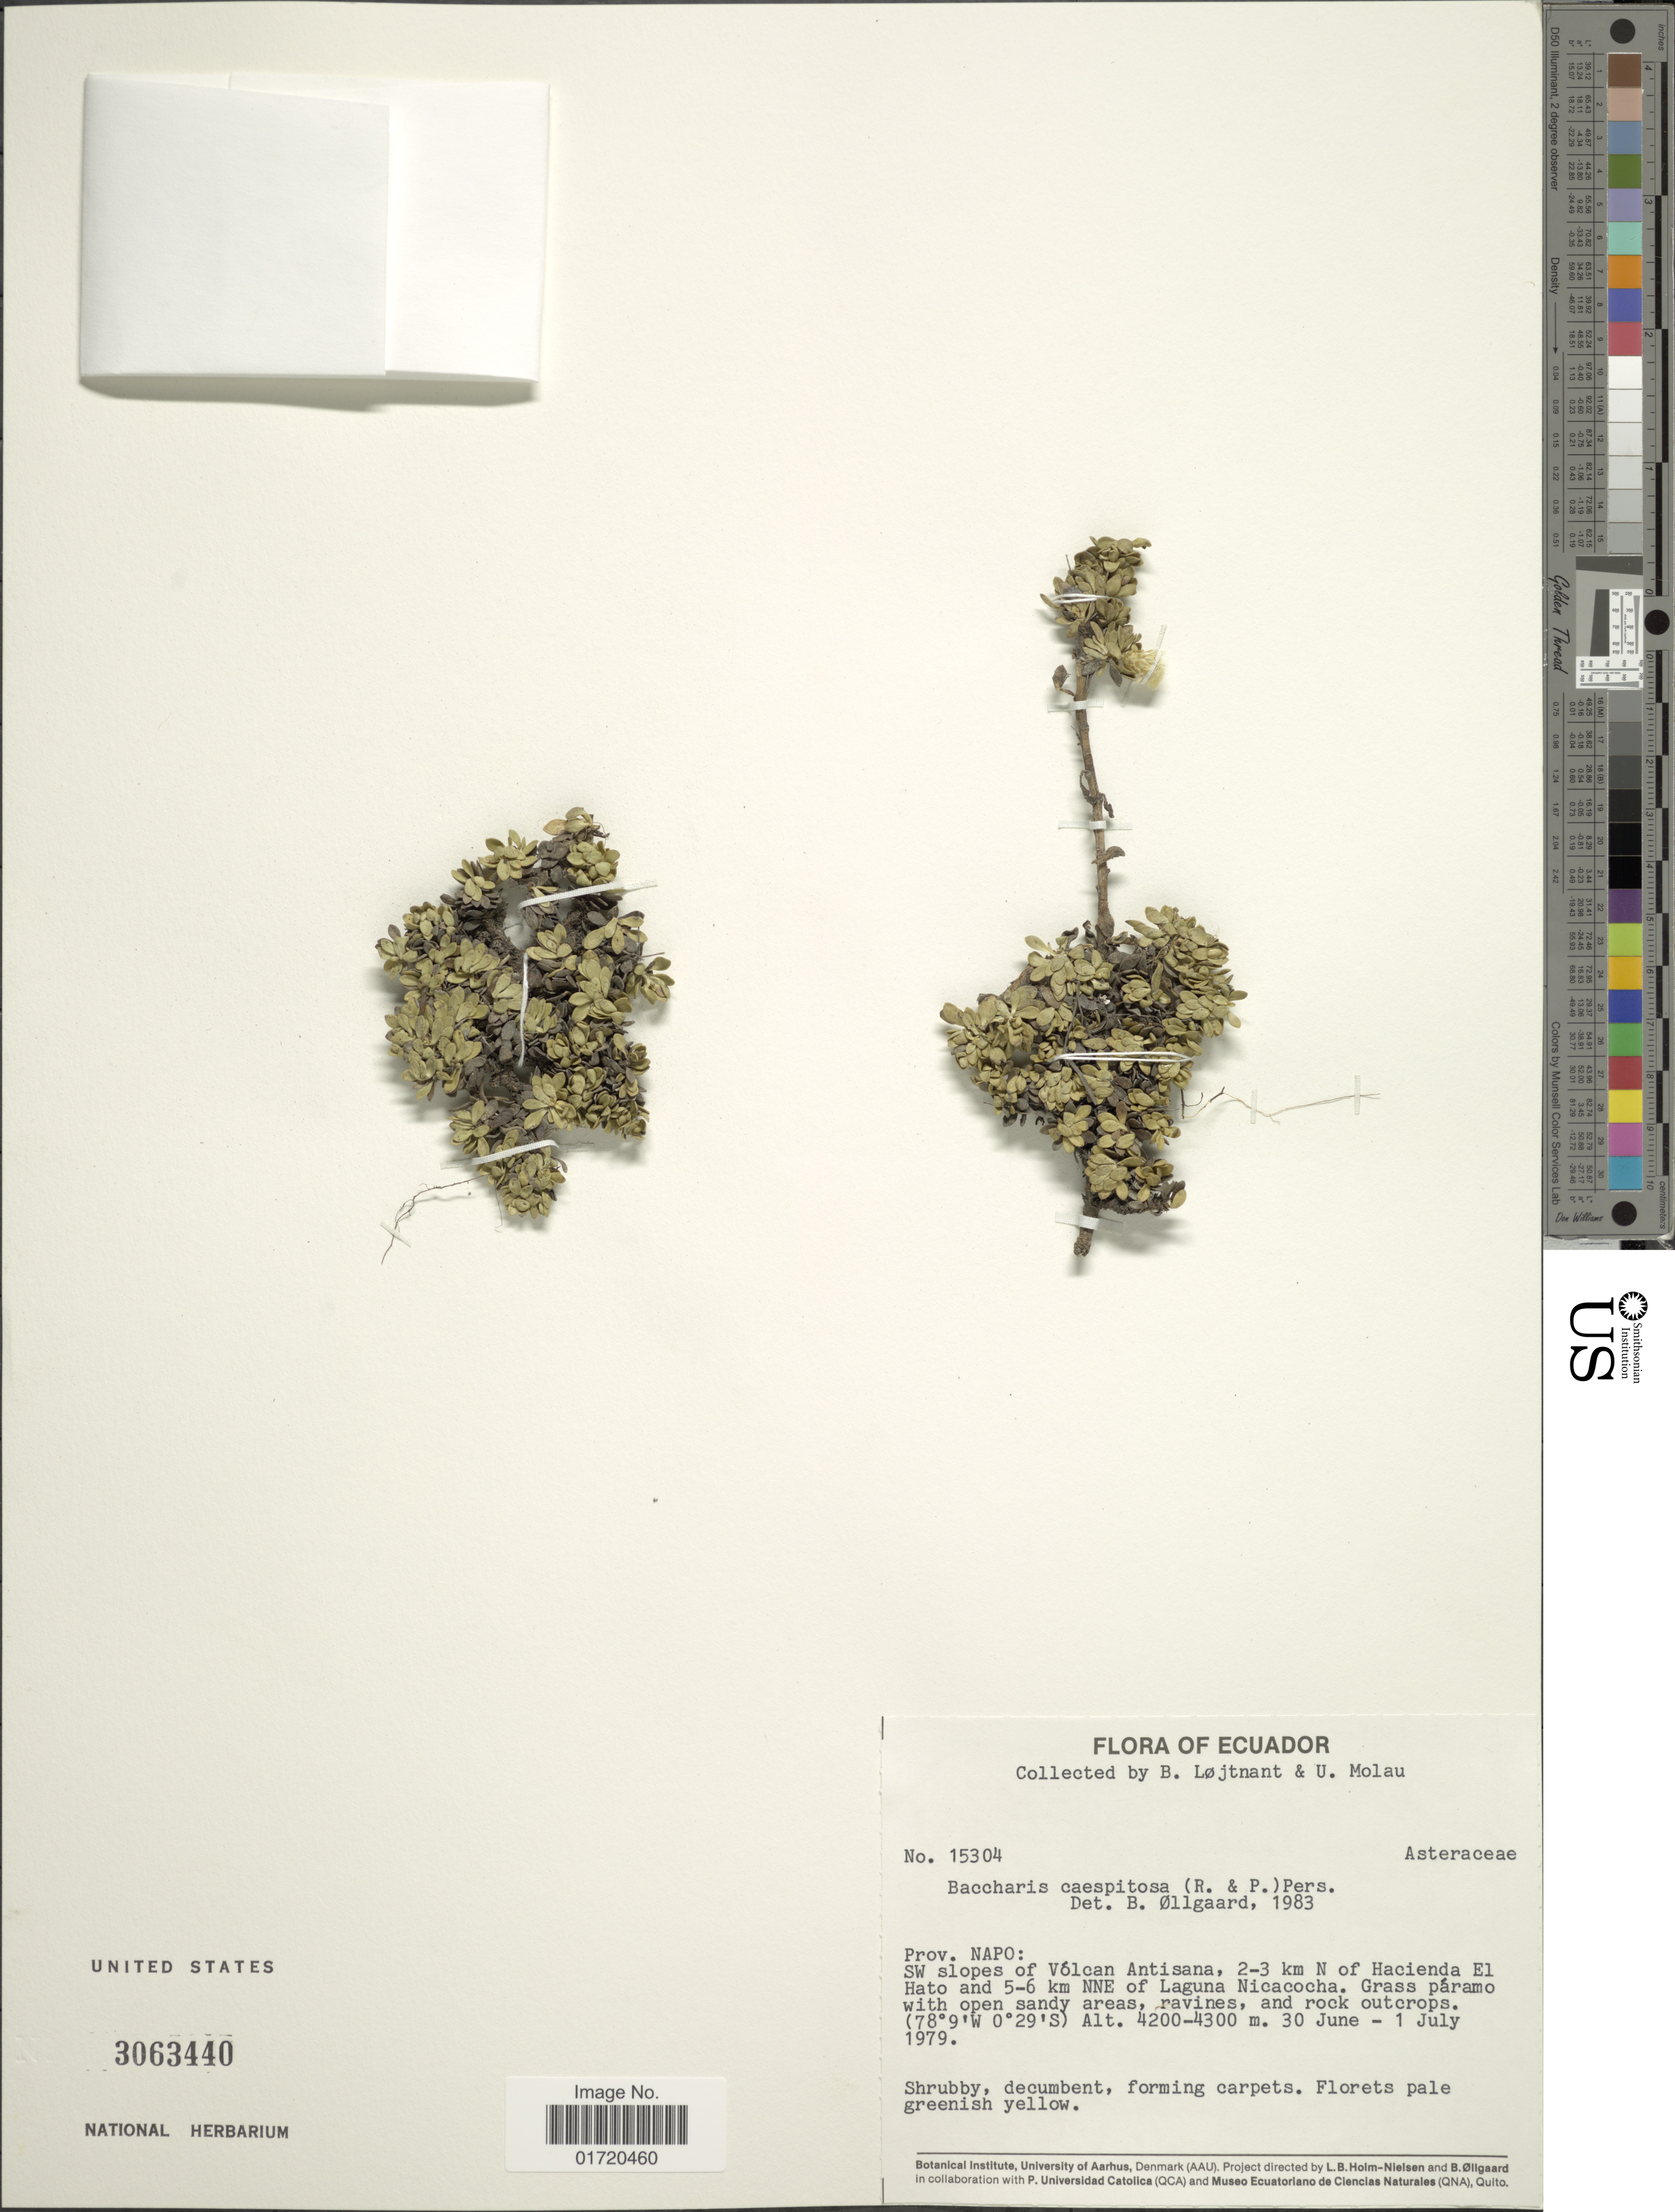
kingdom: Plantae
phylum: Tracheophyta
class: Magnoliopsida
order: Asterales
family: Asteraceae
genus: Baccharis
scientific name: Baccharis caespitosa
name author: (Ruiz & Pav.) Pers.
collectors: B. Löjtnant & U. Molau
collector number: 15304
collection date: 1979-06-30/1979-07-01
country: Ecuador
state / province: Napo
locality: SW slopes of Volcan Antisana, 2-3 km N of Hacienda El Hato and 5-6 km NNE of Laguna Nicacocha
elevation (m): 4200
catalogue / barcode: US 3063440